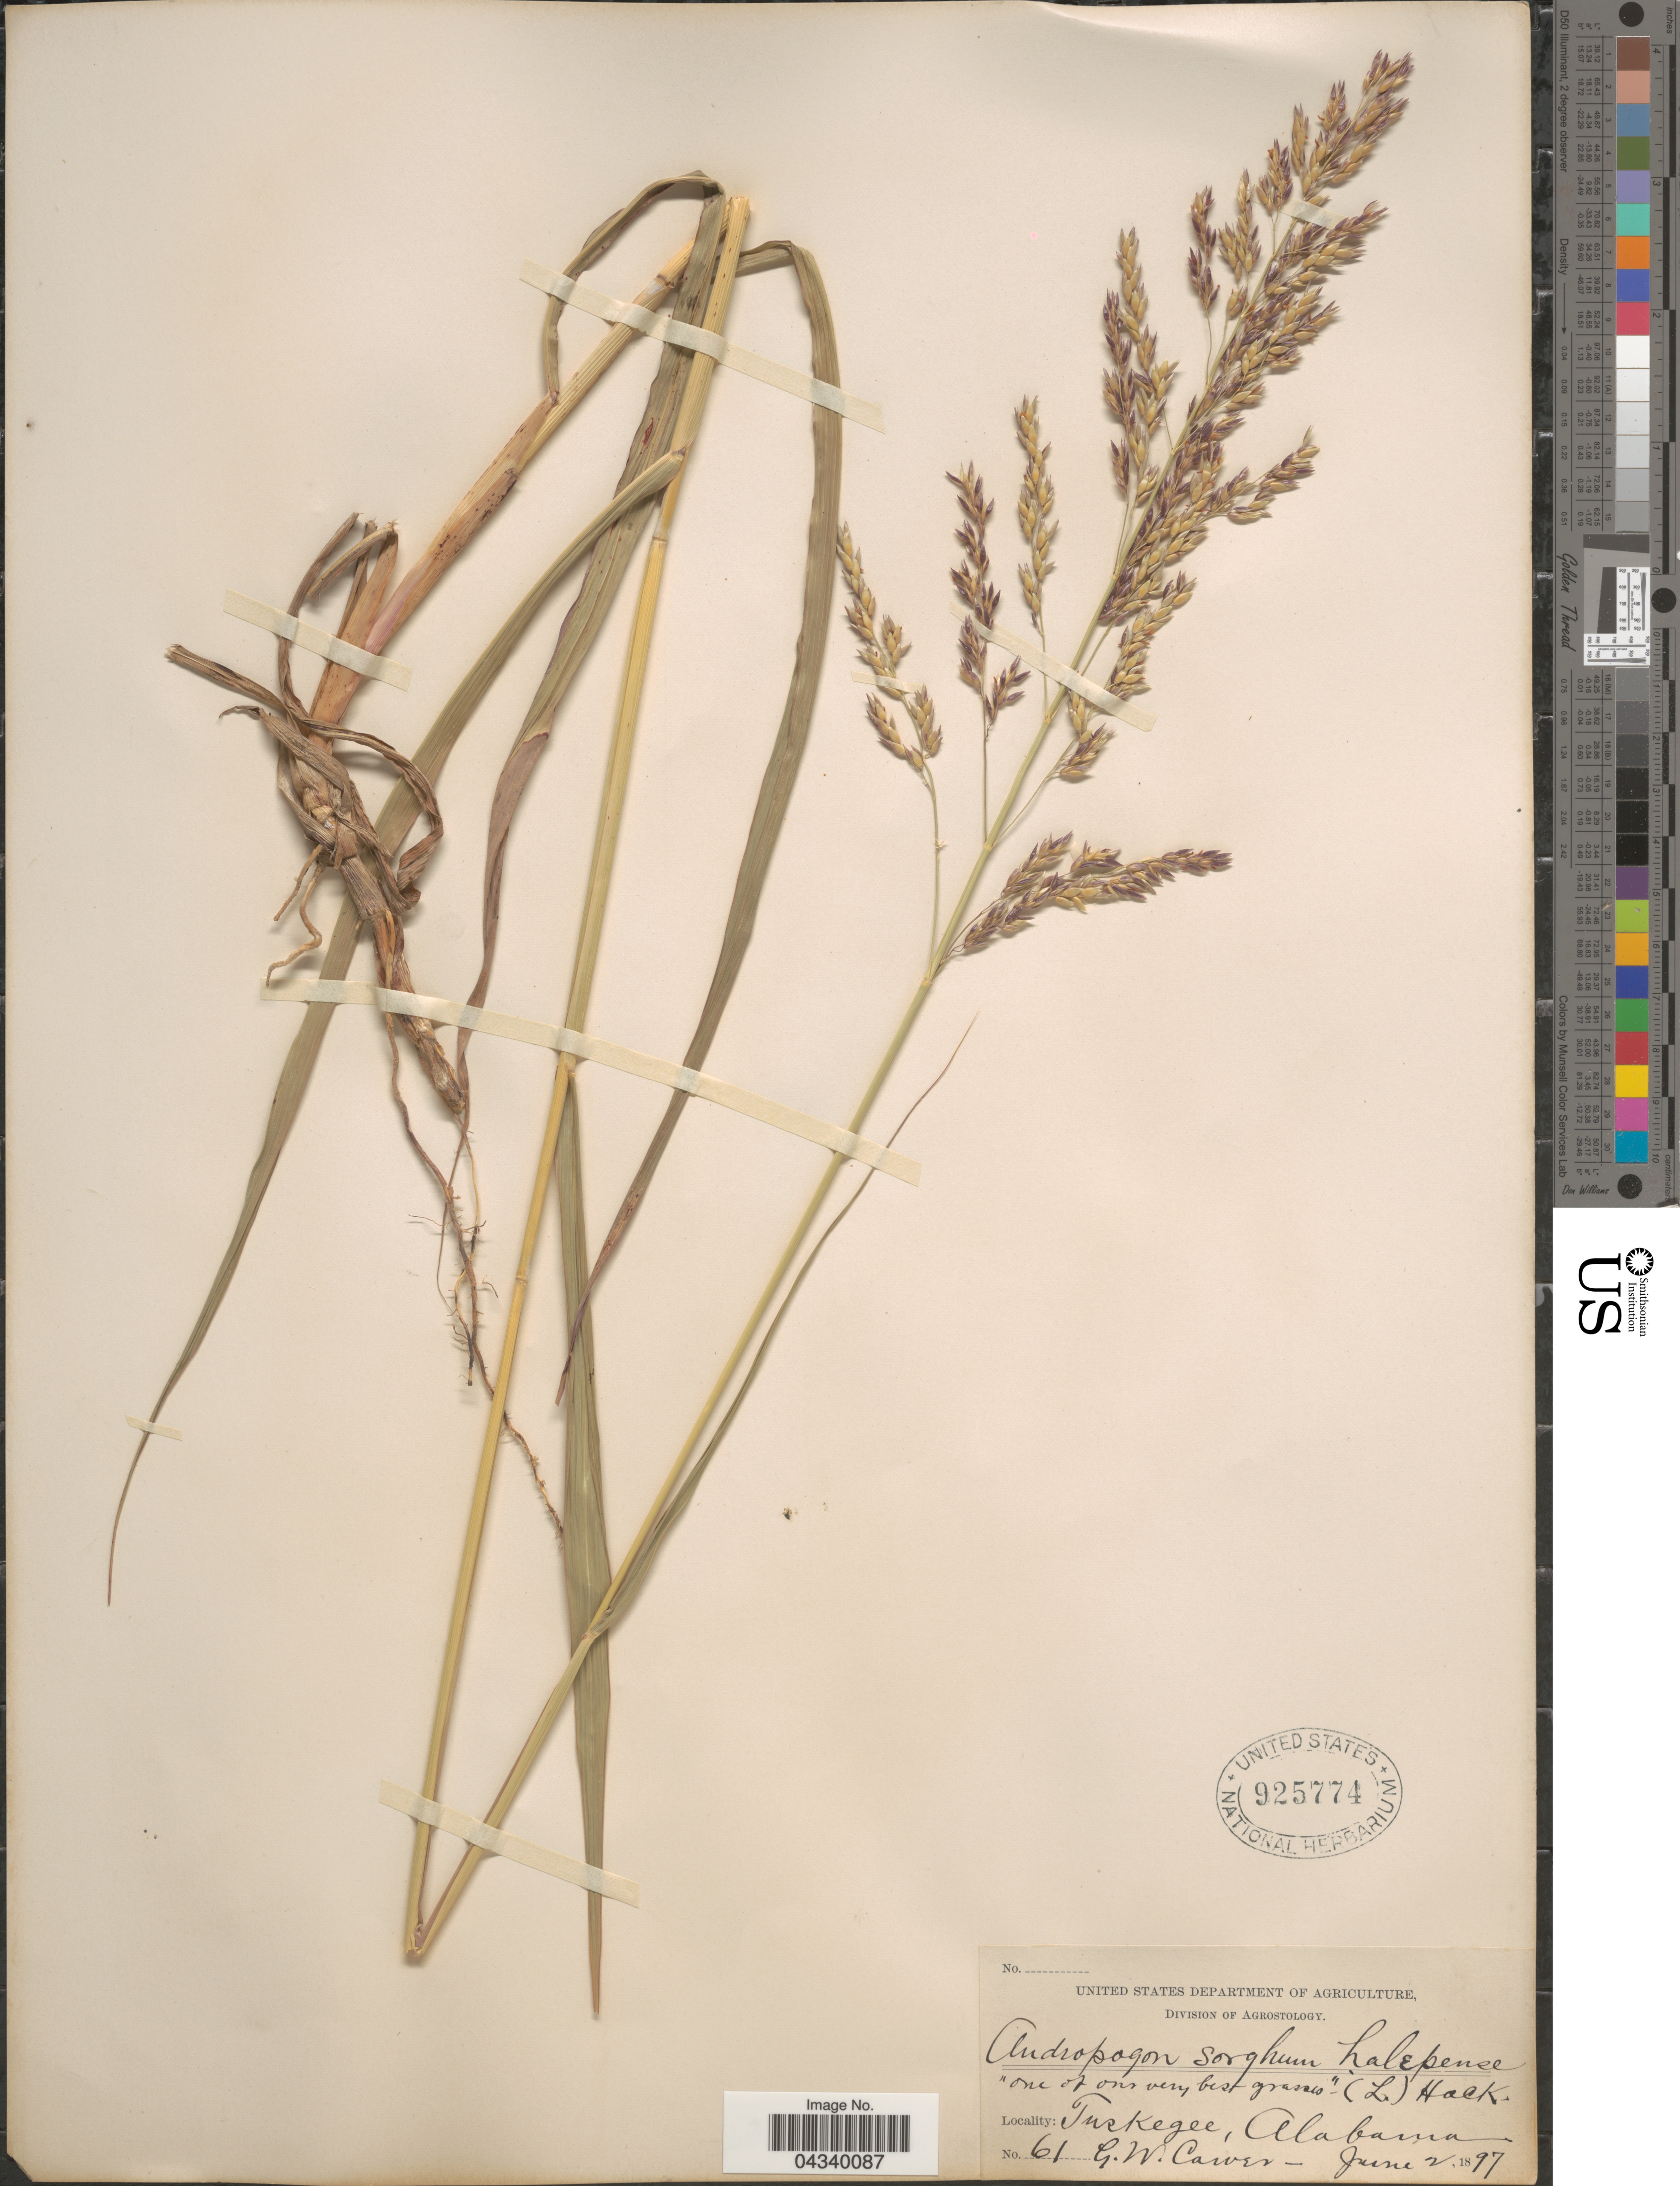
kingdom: Plantae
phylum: Tracheophyta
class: Liliopsida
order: Poales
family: Poaceae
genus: Sorghum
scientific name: Sorghum halepense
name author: (L.) Pers.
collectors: G. Carver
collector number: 61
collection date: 1897-06-02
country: United States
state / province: Alabama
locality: Tuskegee.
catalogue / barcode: US 925774